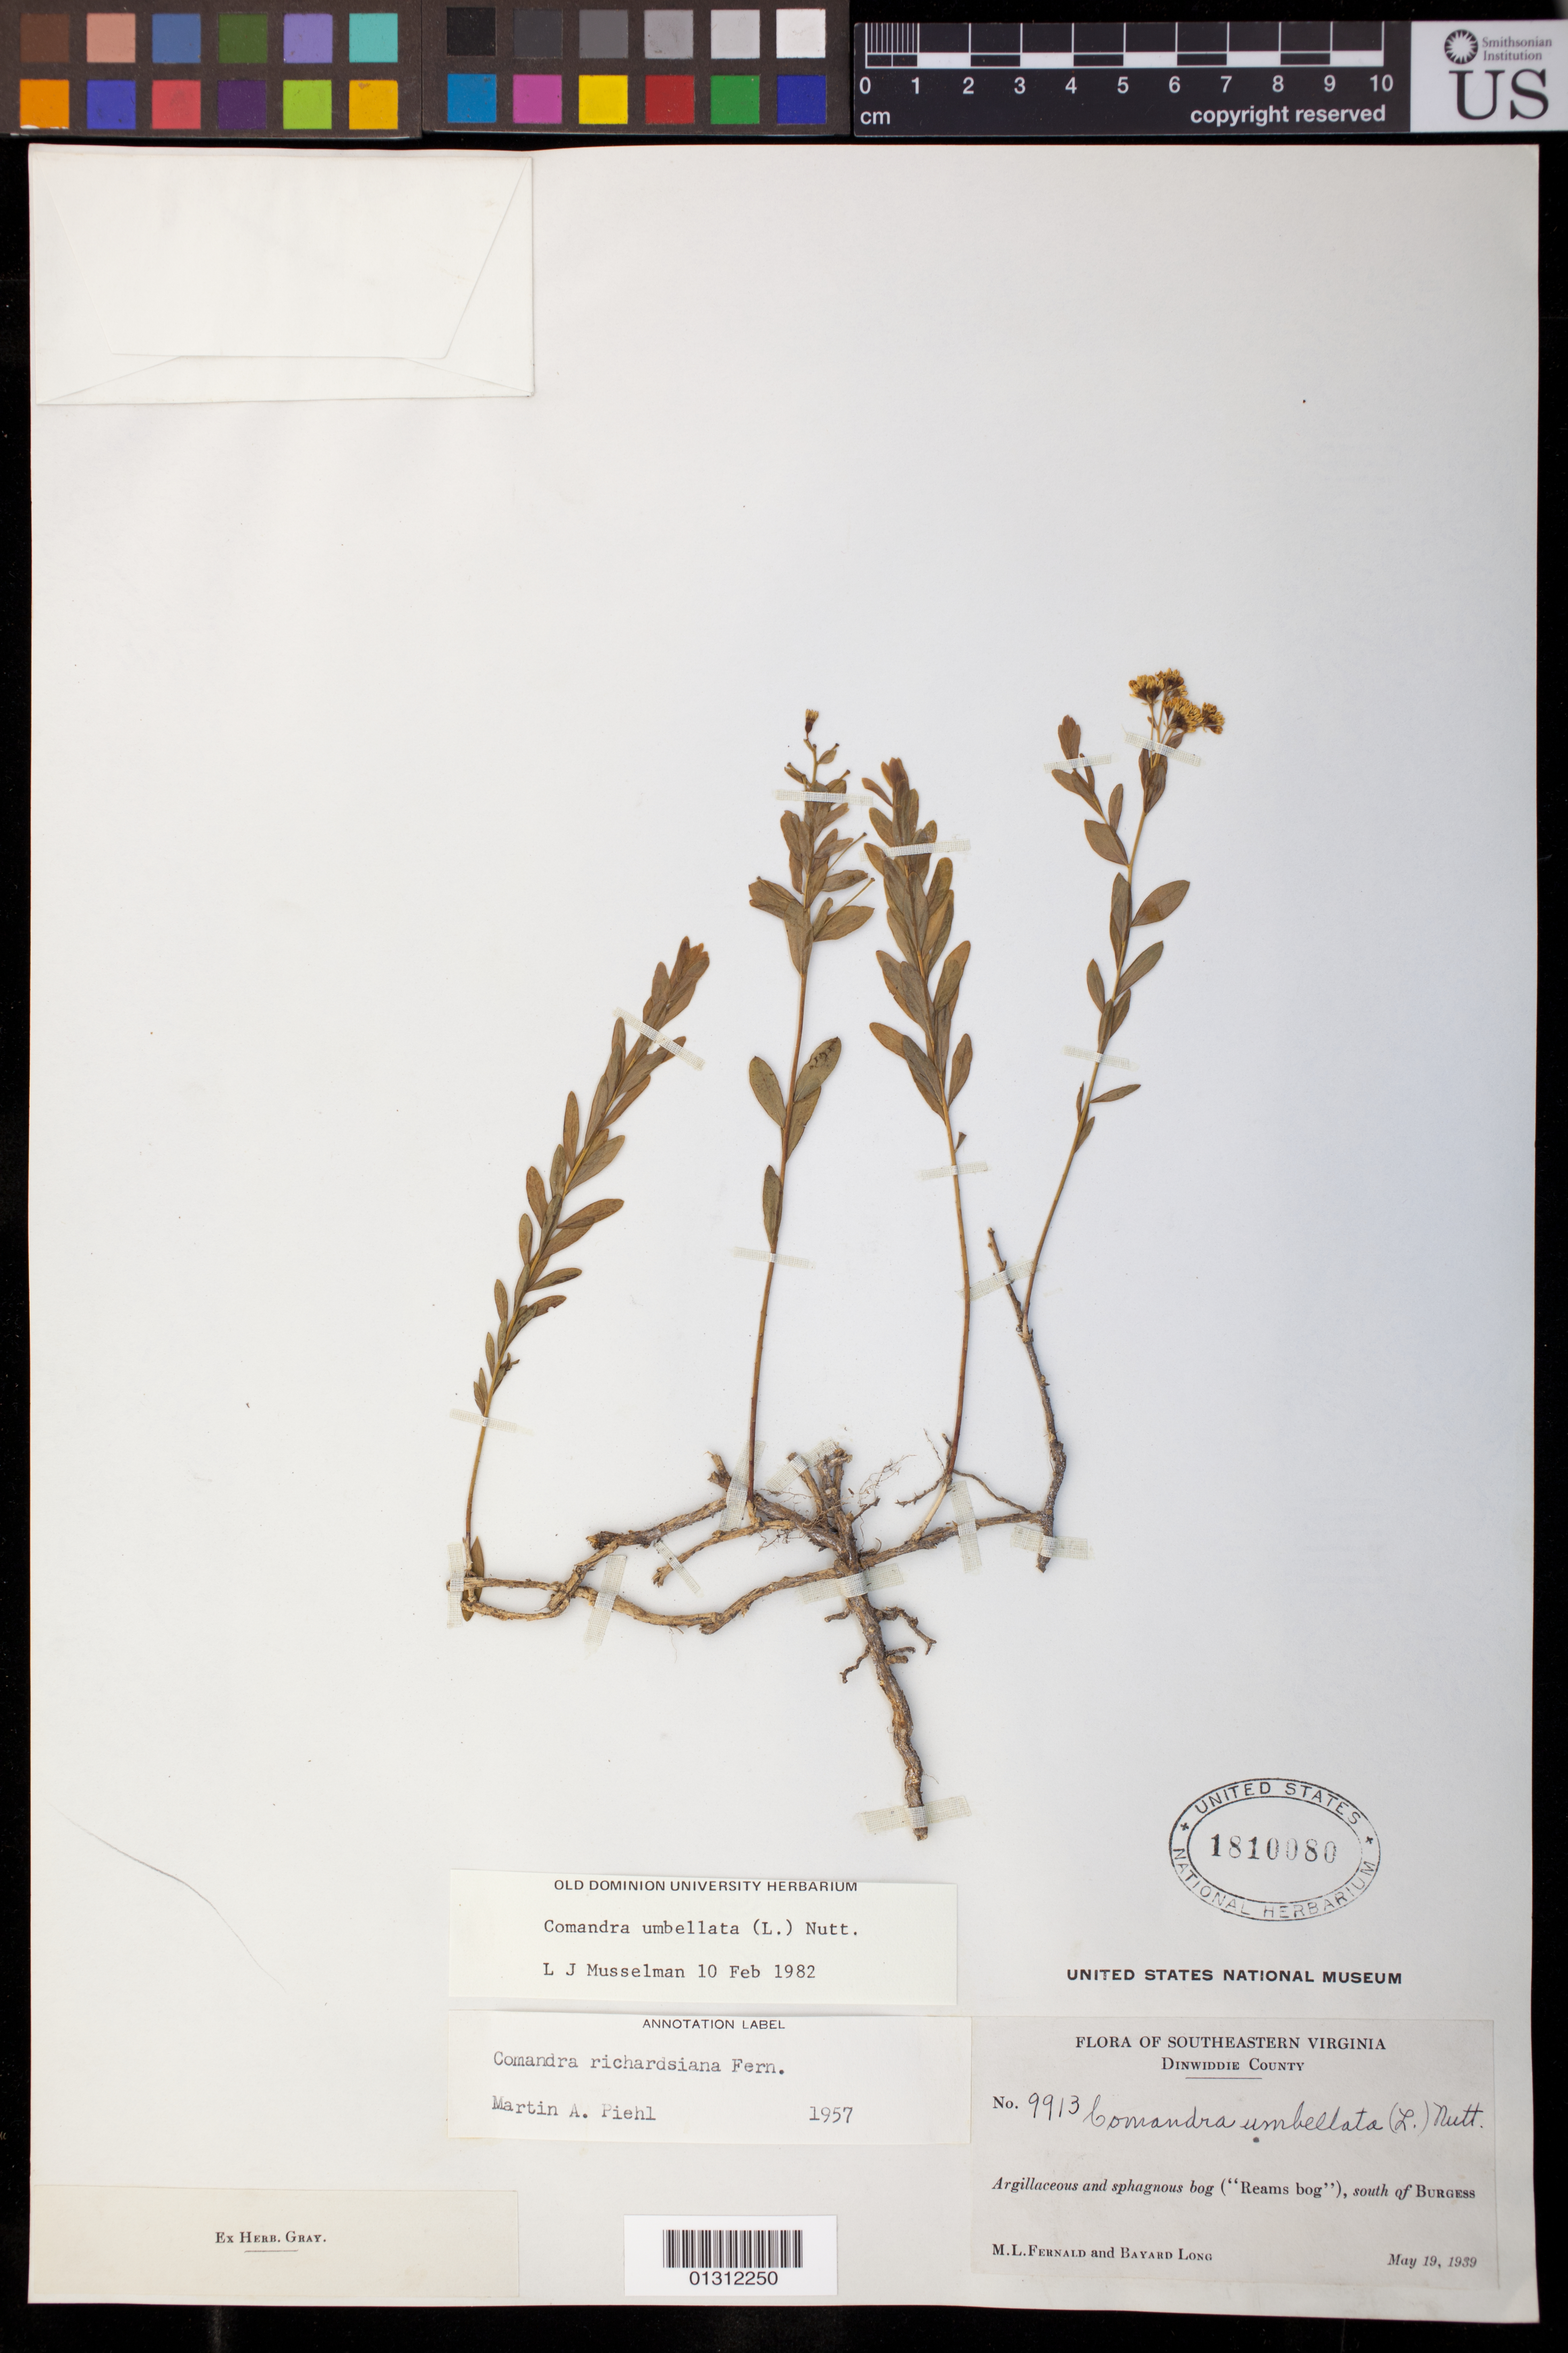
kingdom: Plantae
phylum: Tracheophyta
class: Magnoliopsida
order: Santalales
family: Comandraceae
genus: Comandra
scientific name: Comandra umbellata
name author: (L.) Nutt.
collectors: M. L. Fernald & B. Long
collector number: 9913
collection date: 1939-05-19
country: United States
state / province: Virginia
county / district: Dinwiddie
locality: Reams bog south of Burgess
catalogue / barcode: US 1810080